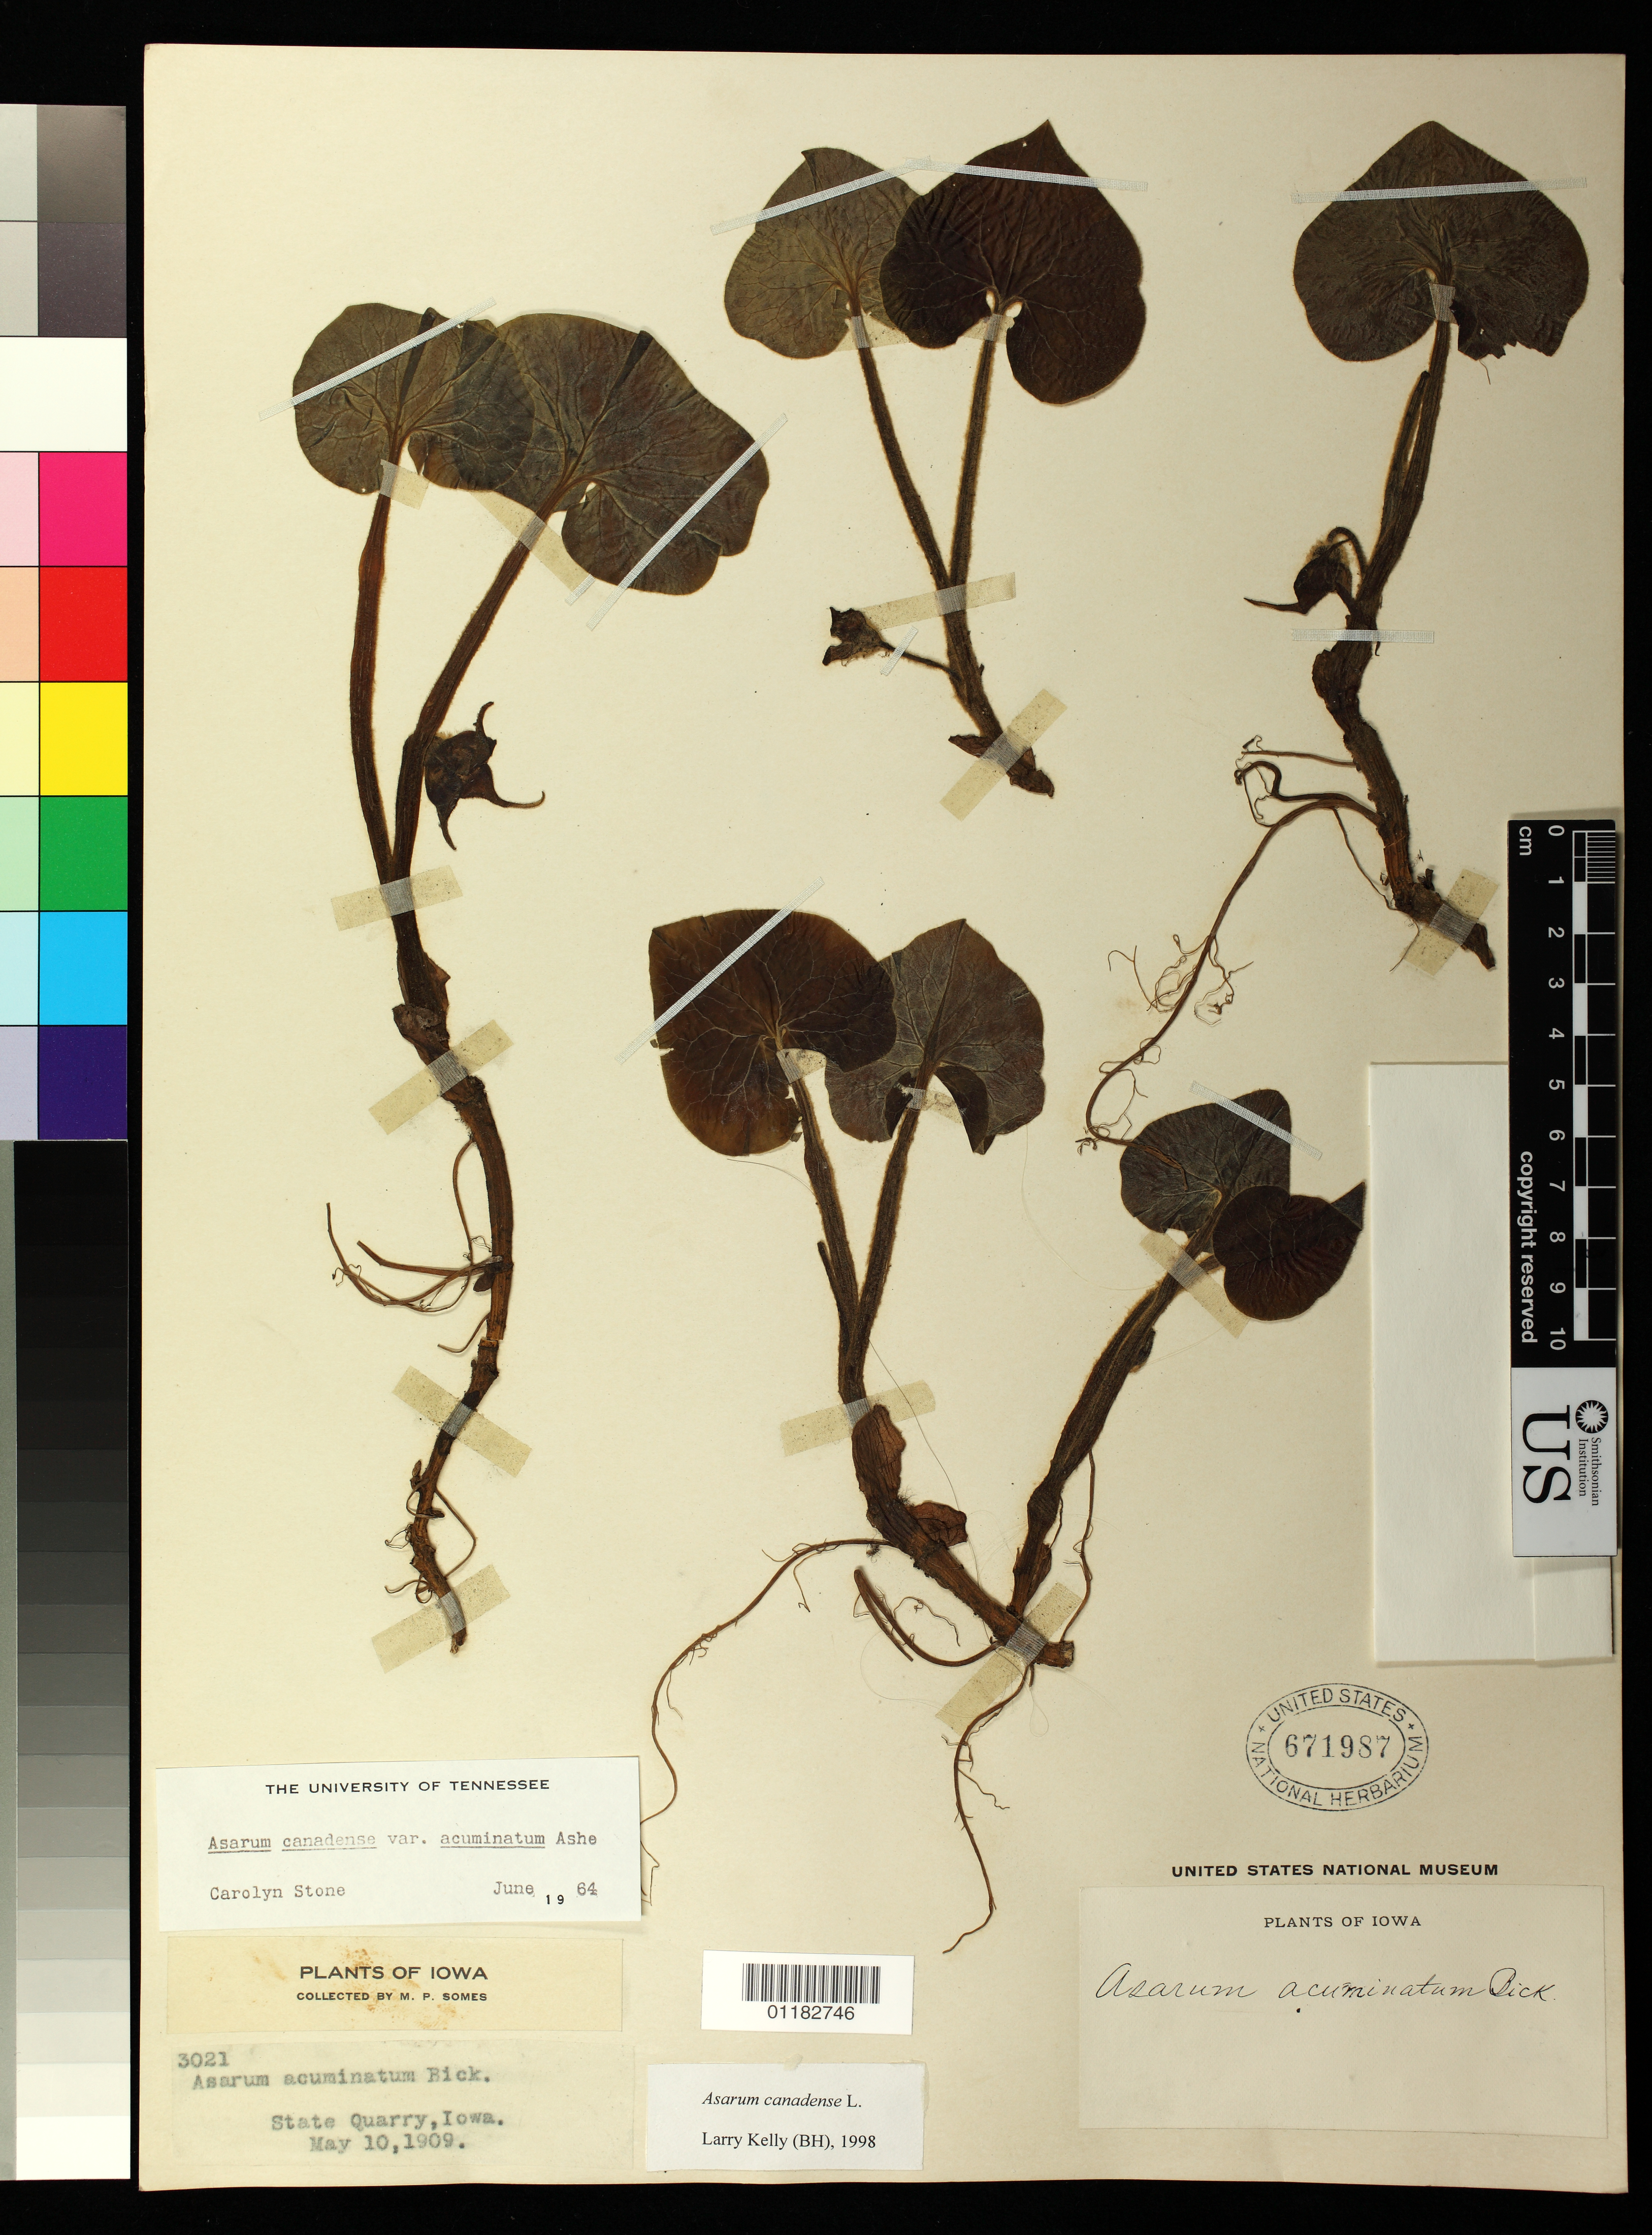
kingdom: Plantae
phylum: Tracheophyta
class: Magnoliopsida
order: Piperales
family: Aristolochiaceae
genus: Asarum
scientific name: Asarum canadense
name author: L.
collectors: M. Somes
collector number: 3021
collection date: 1909-05-10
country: United States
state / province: Iowa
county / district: Jones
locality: State Quarry, Jones County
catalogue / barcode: US 671987